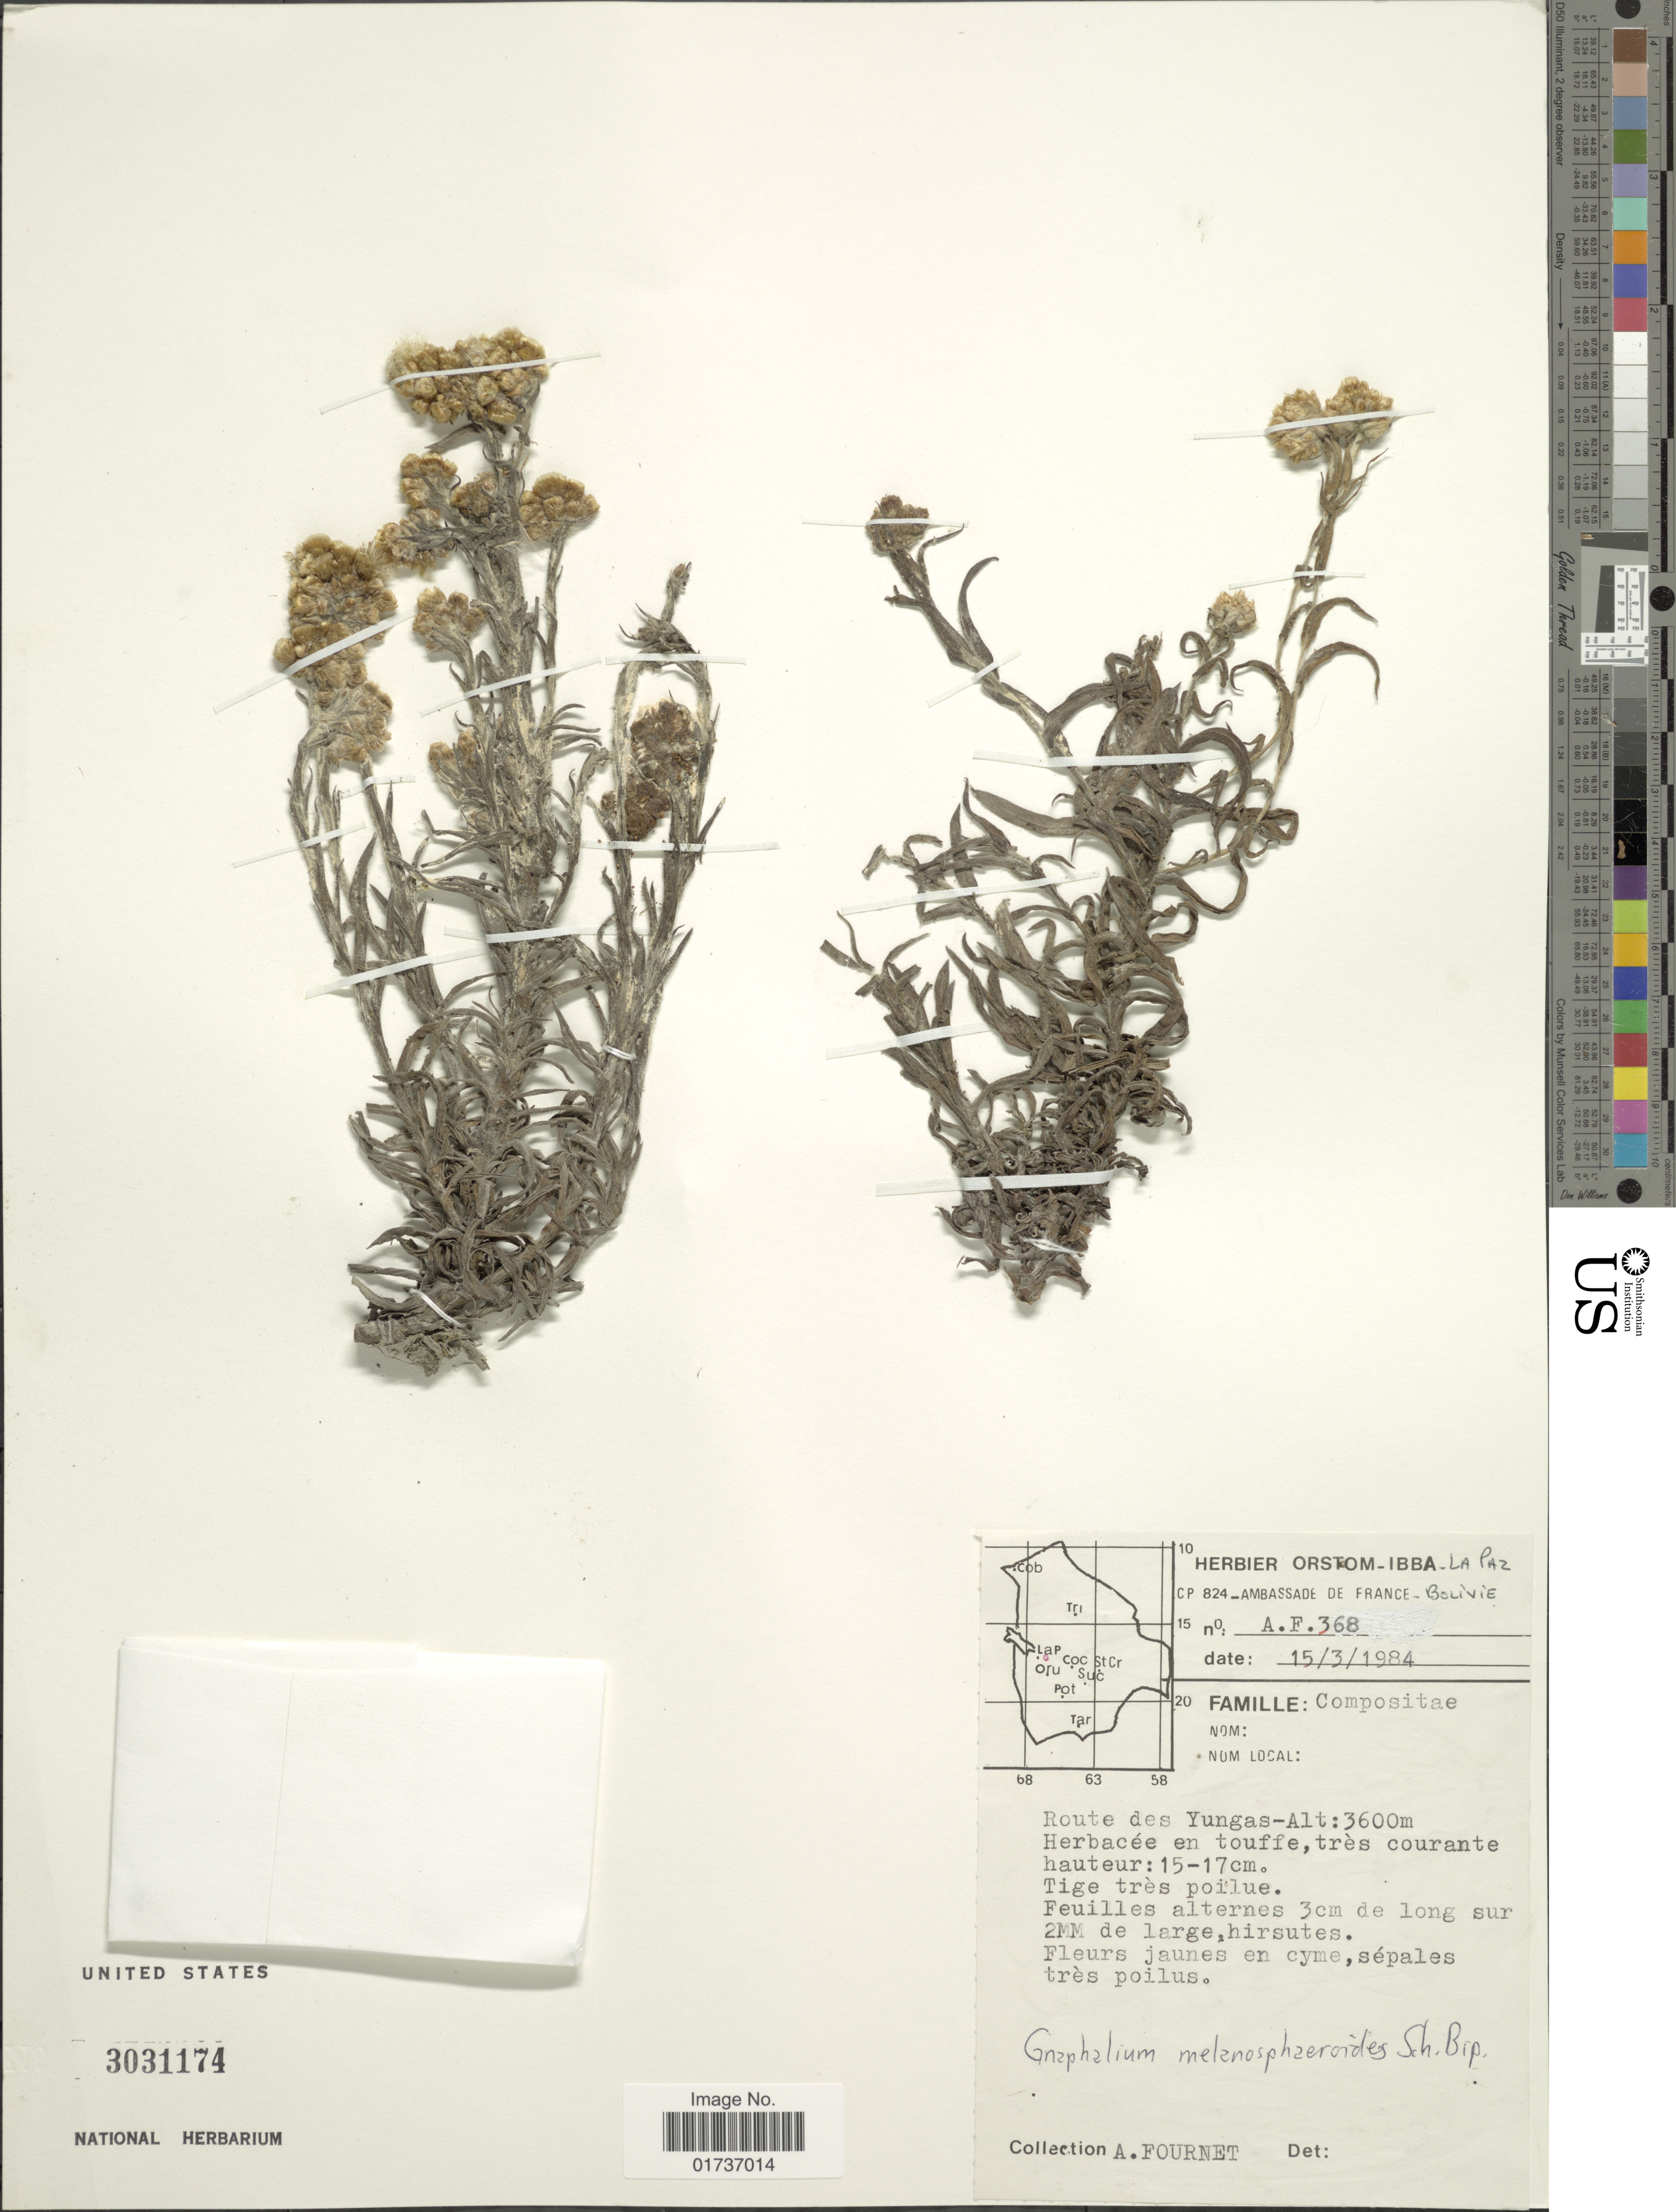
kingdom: Plantae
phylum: Tracheophyta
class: Magnoliopsida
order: Asterales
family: Asteraceae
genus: Gnaphalium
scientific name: Gnaphalium melanosphaeroides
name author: Sch. Bip. & Wedd.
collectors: A. Fournet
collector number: A.F. 368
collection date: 1984-03-15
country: Bolivia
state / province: La Paz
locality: Route des Yungas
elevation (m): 3600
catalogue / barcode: US 3031174